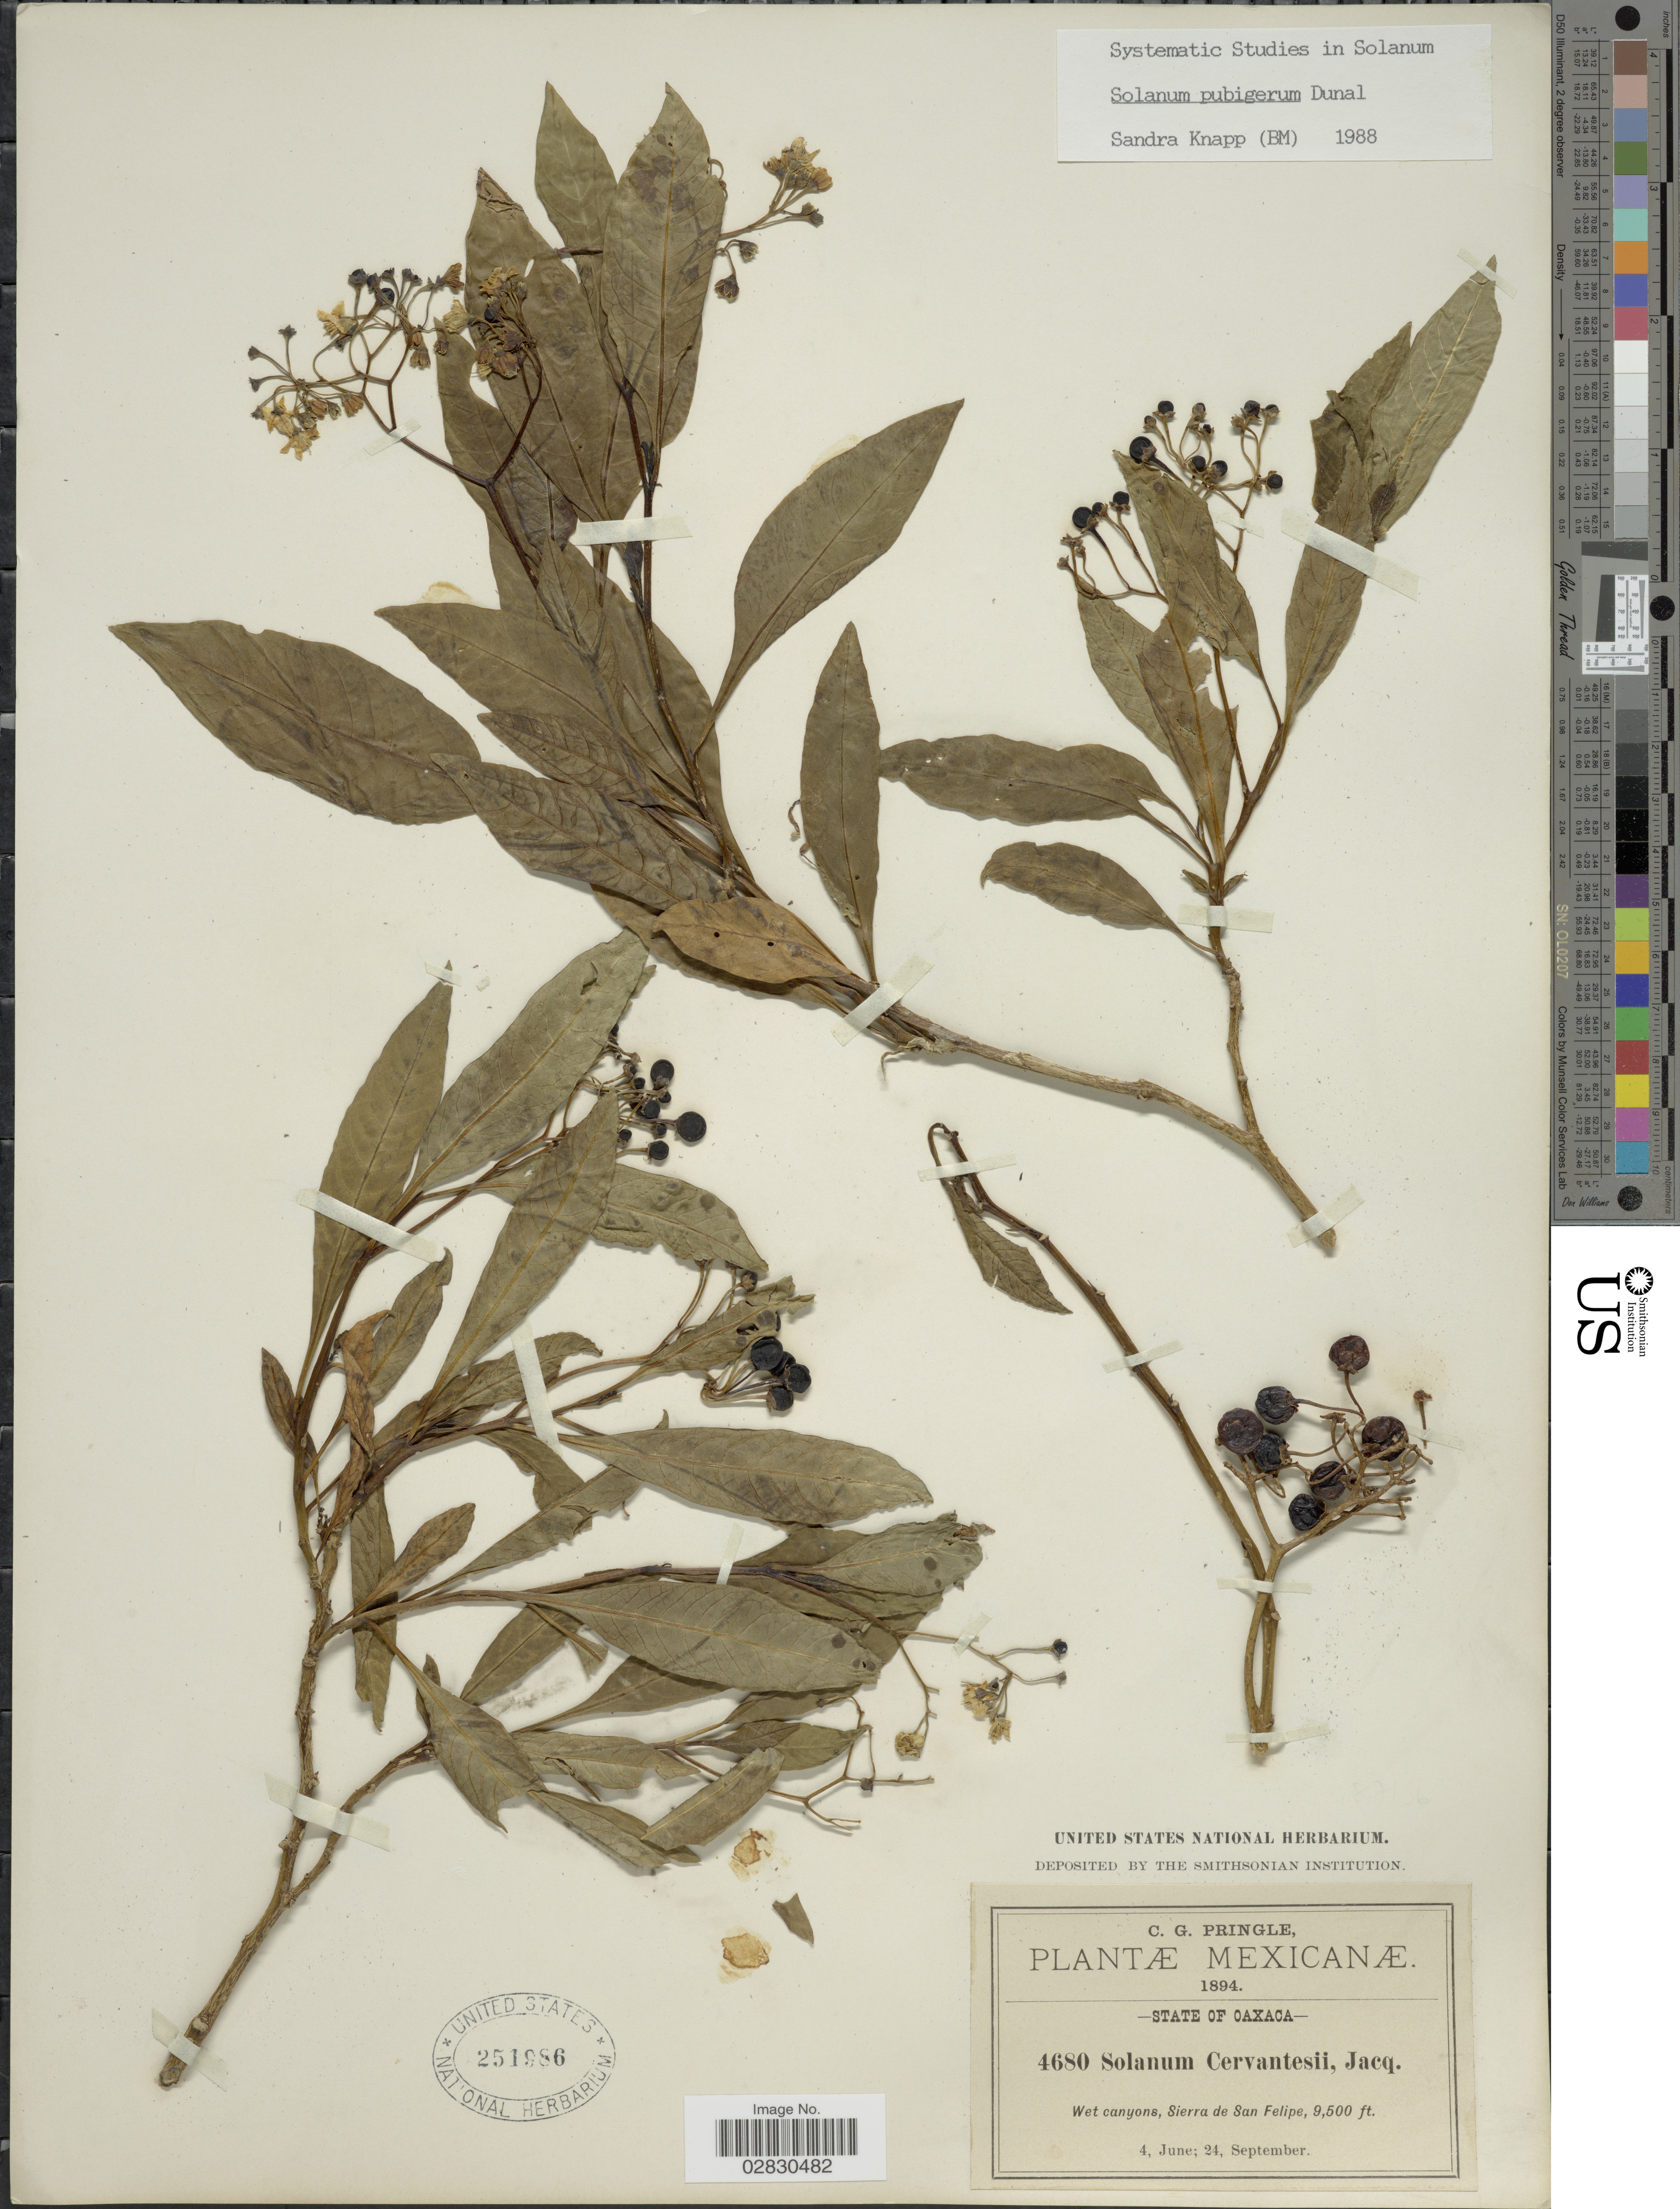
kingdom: Plantae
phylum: Tracheophyta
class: Magnoliopsida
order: Solanales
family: Solanaceae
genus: Solanum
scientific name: Solanum pubigerum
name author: Dunal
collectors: C. G. Pringle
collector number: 4680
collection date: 1894-06-04/1894-09-24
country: Mexico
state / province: Oaxaca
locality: Wet canyons, Sierra de San Felipe.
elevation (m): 2896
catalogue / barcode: US 251986